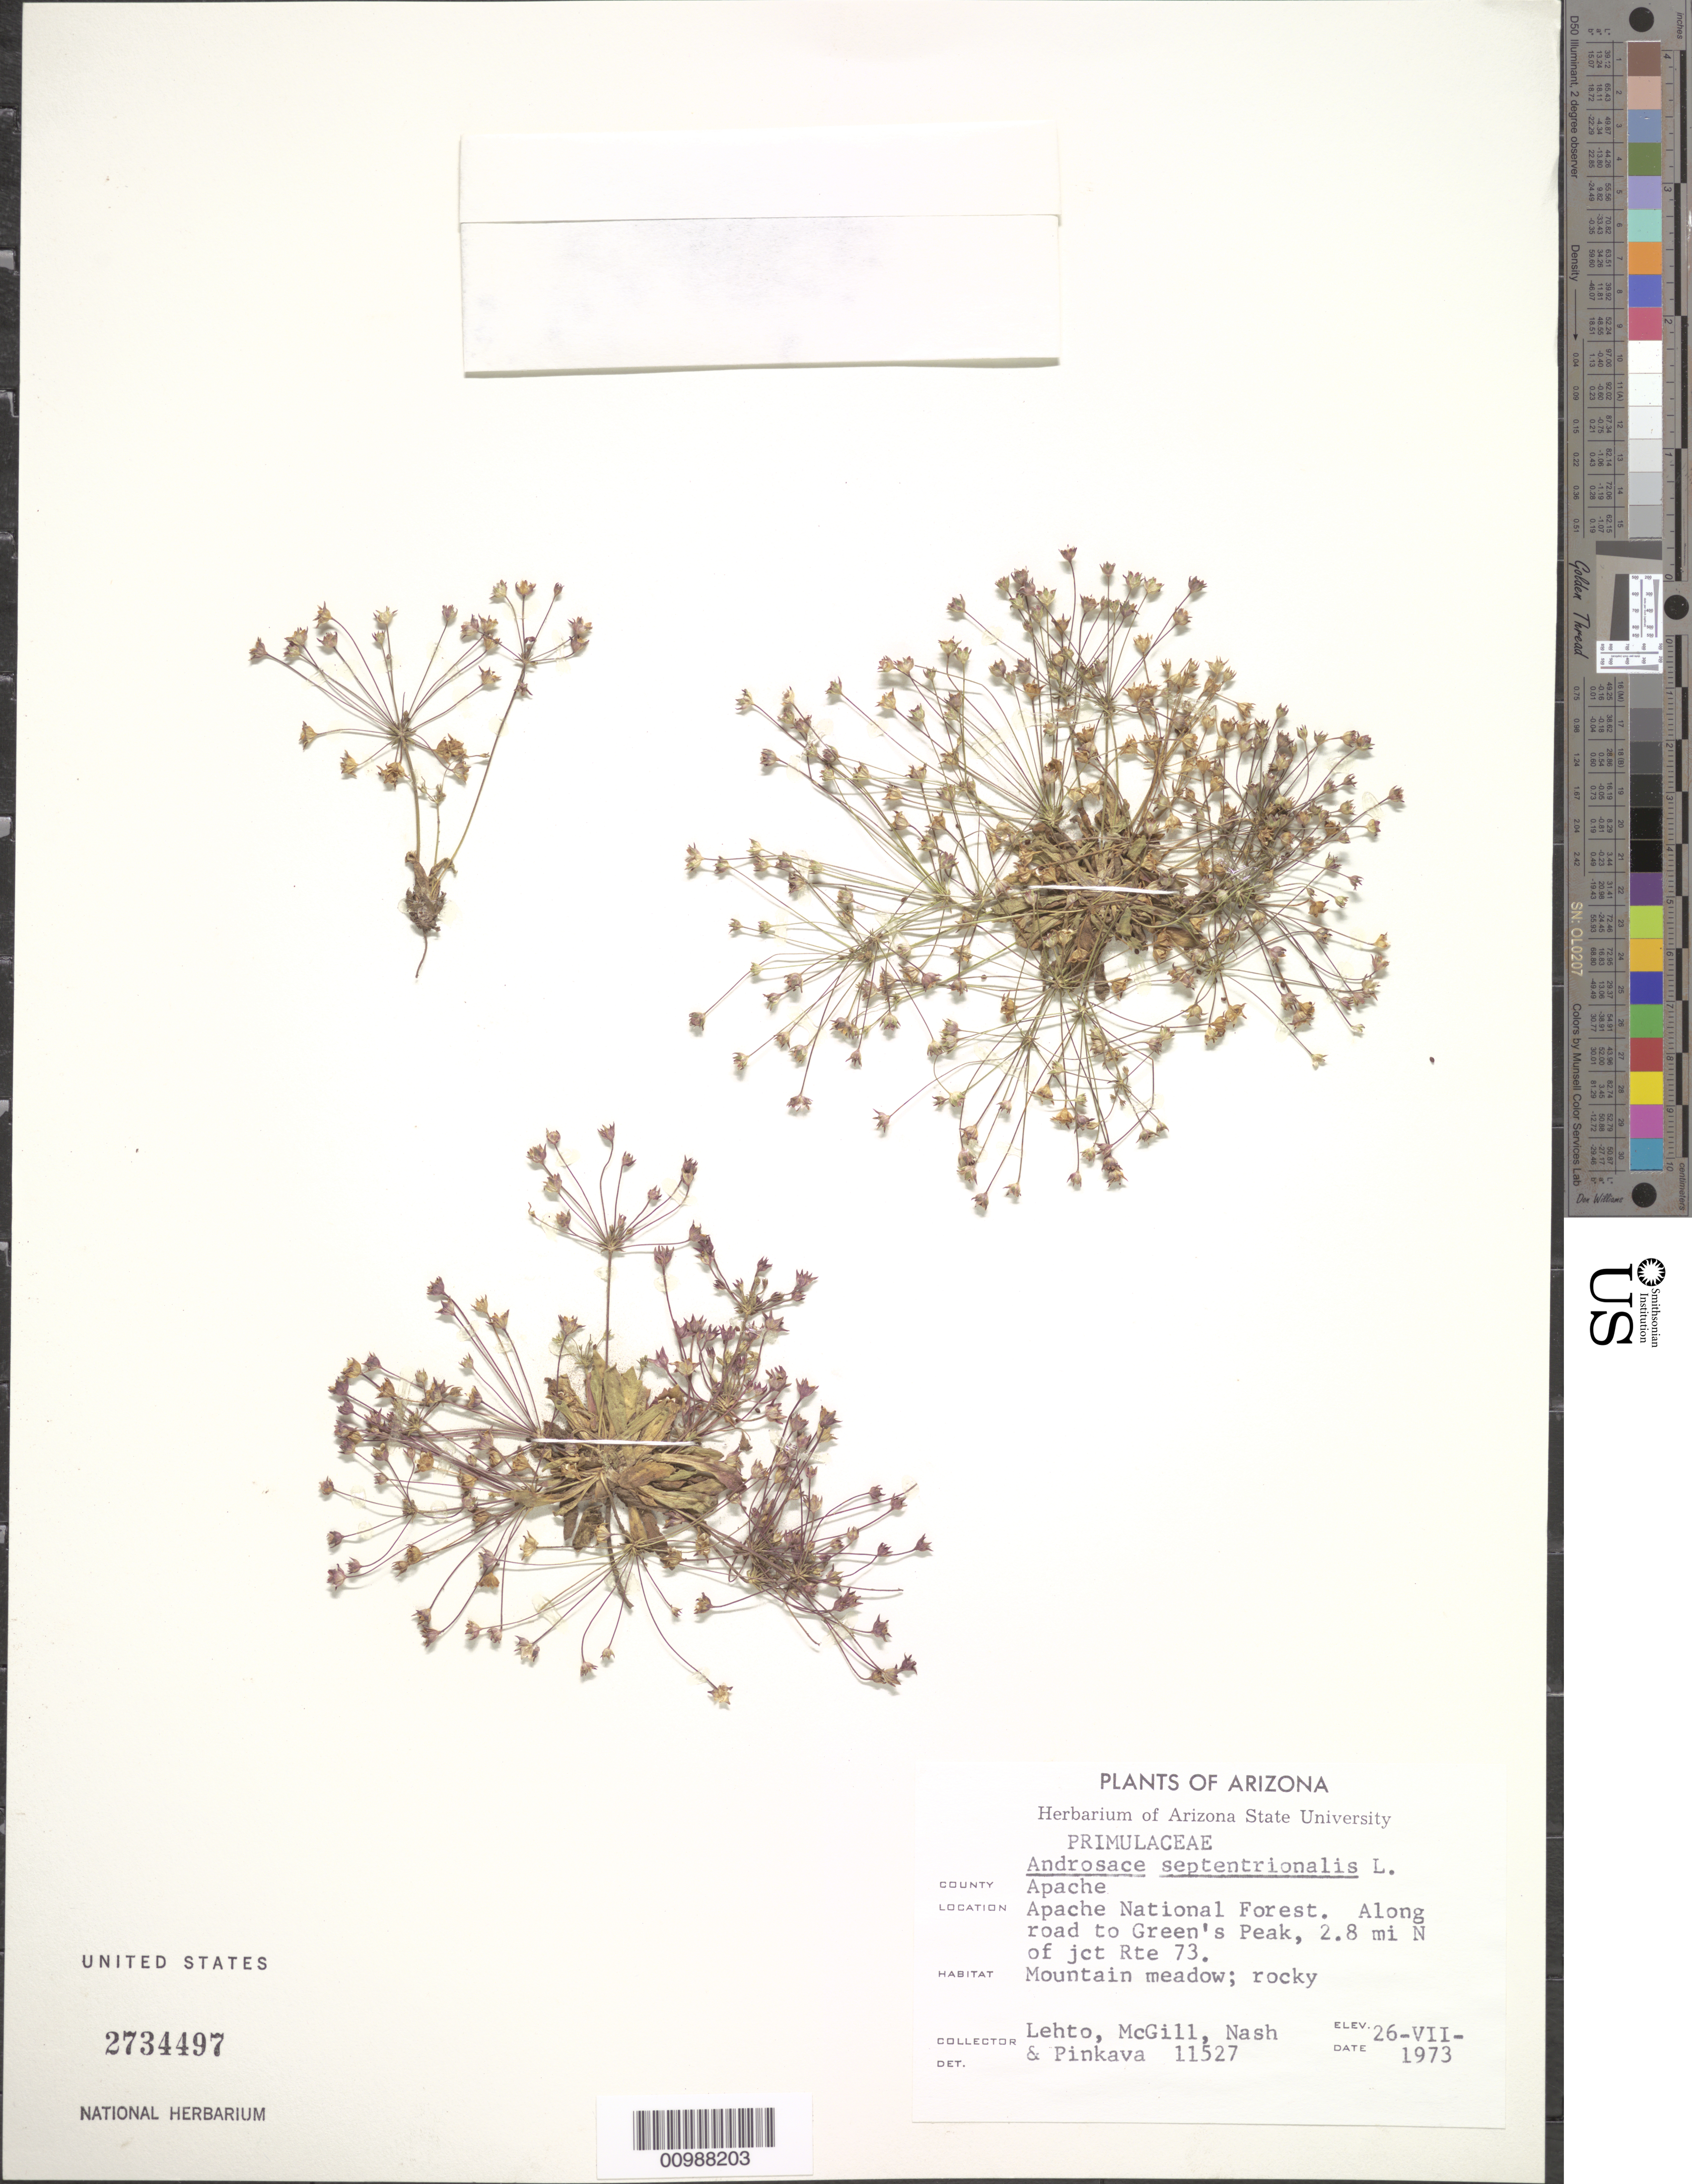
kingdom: Plantae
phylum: Tracheophyta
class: Magnoliopsida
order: Ericales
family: Primulaceae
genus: Androsace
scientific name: Androsace septentrionalis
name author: L.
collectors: E. Lehto, L. McGill, G. V. Nash & D. Pinkava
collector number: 11527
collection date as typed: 26 Jul 1973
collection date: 1973-07-26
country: United States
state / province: Arizona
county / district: Apache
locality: Apache National Forest. Along road to Green's Peak, 2.8 miles north of junction route 73. Mountain meadow, rocky.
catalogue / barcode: US 2734497